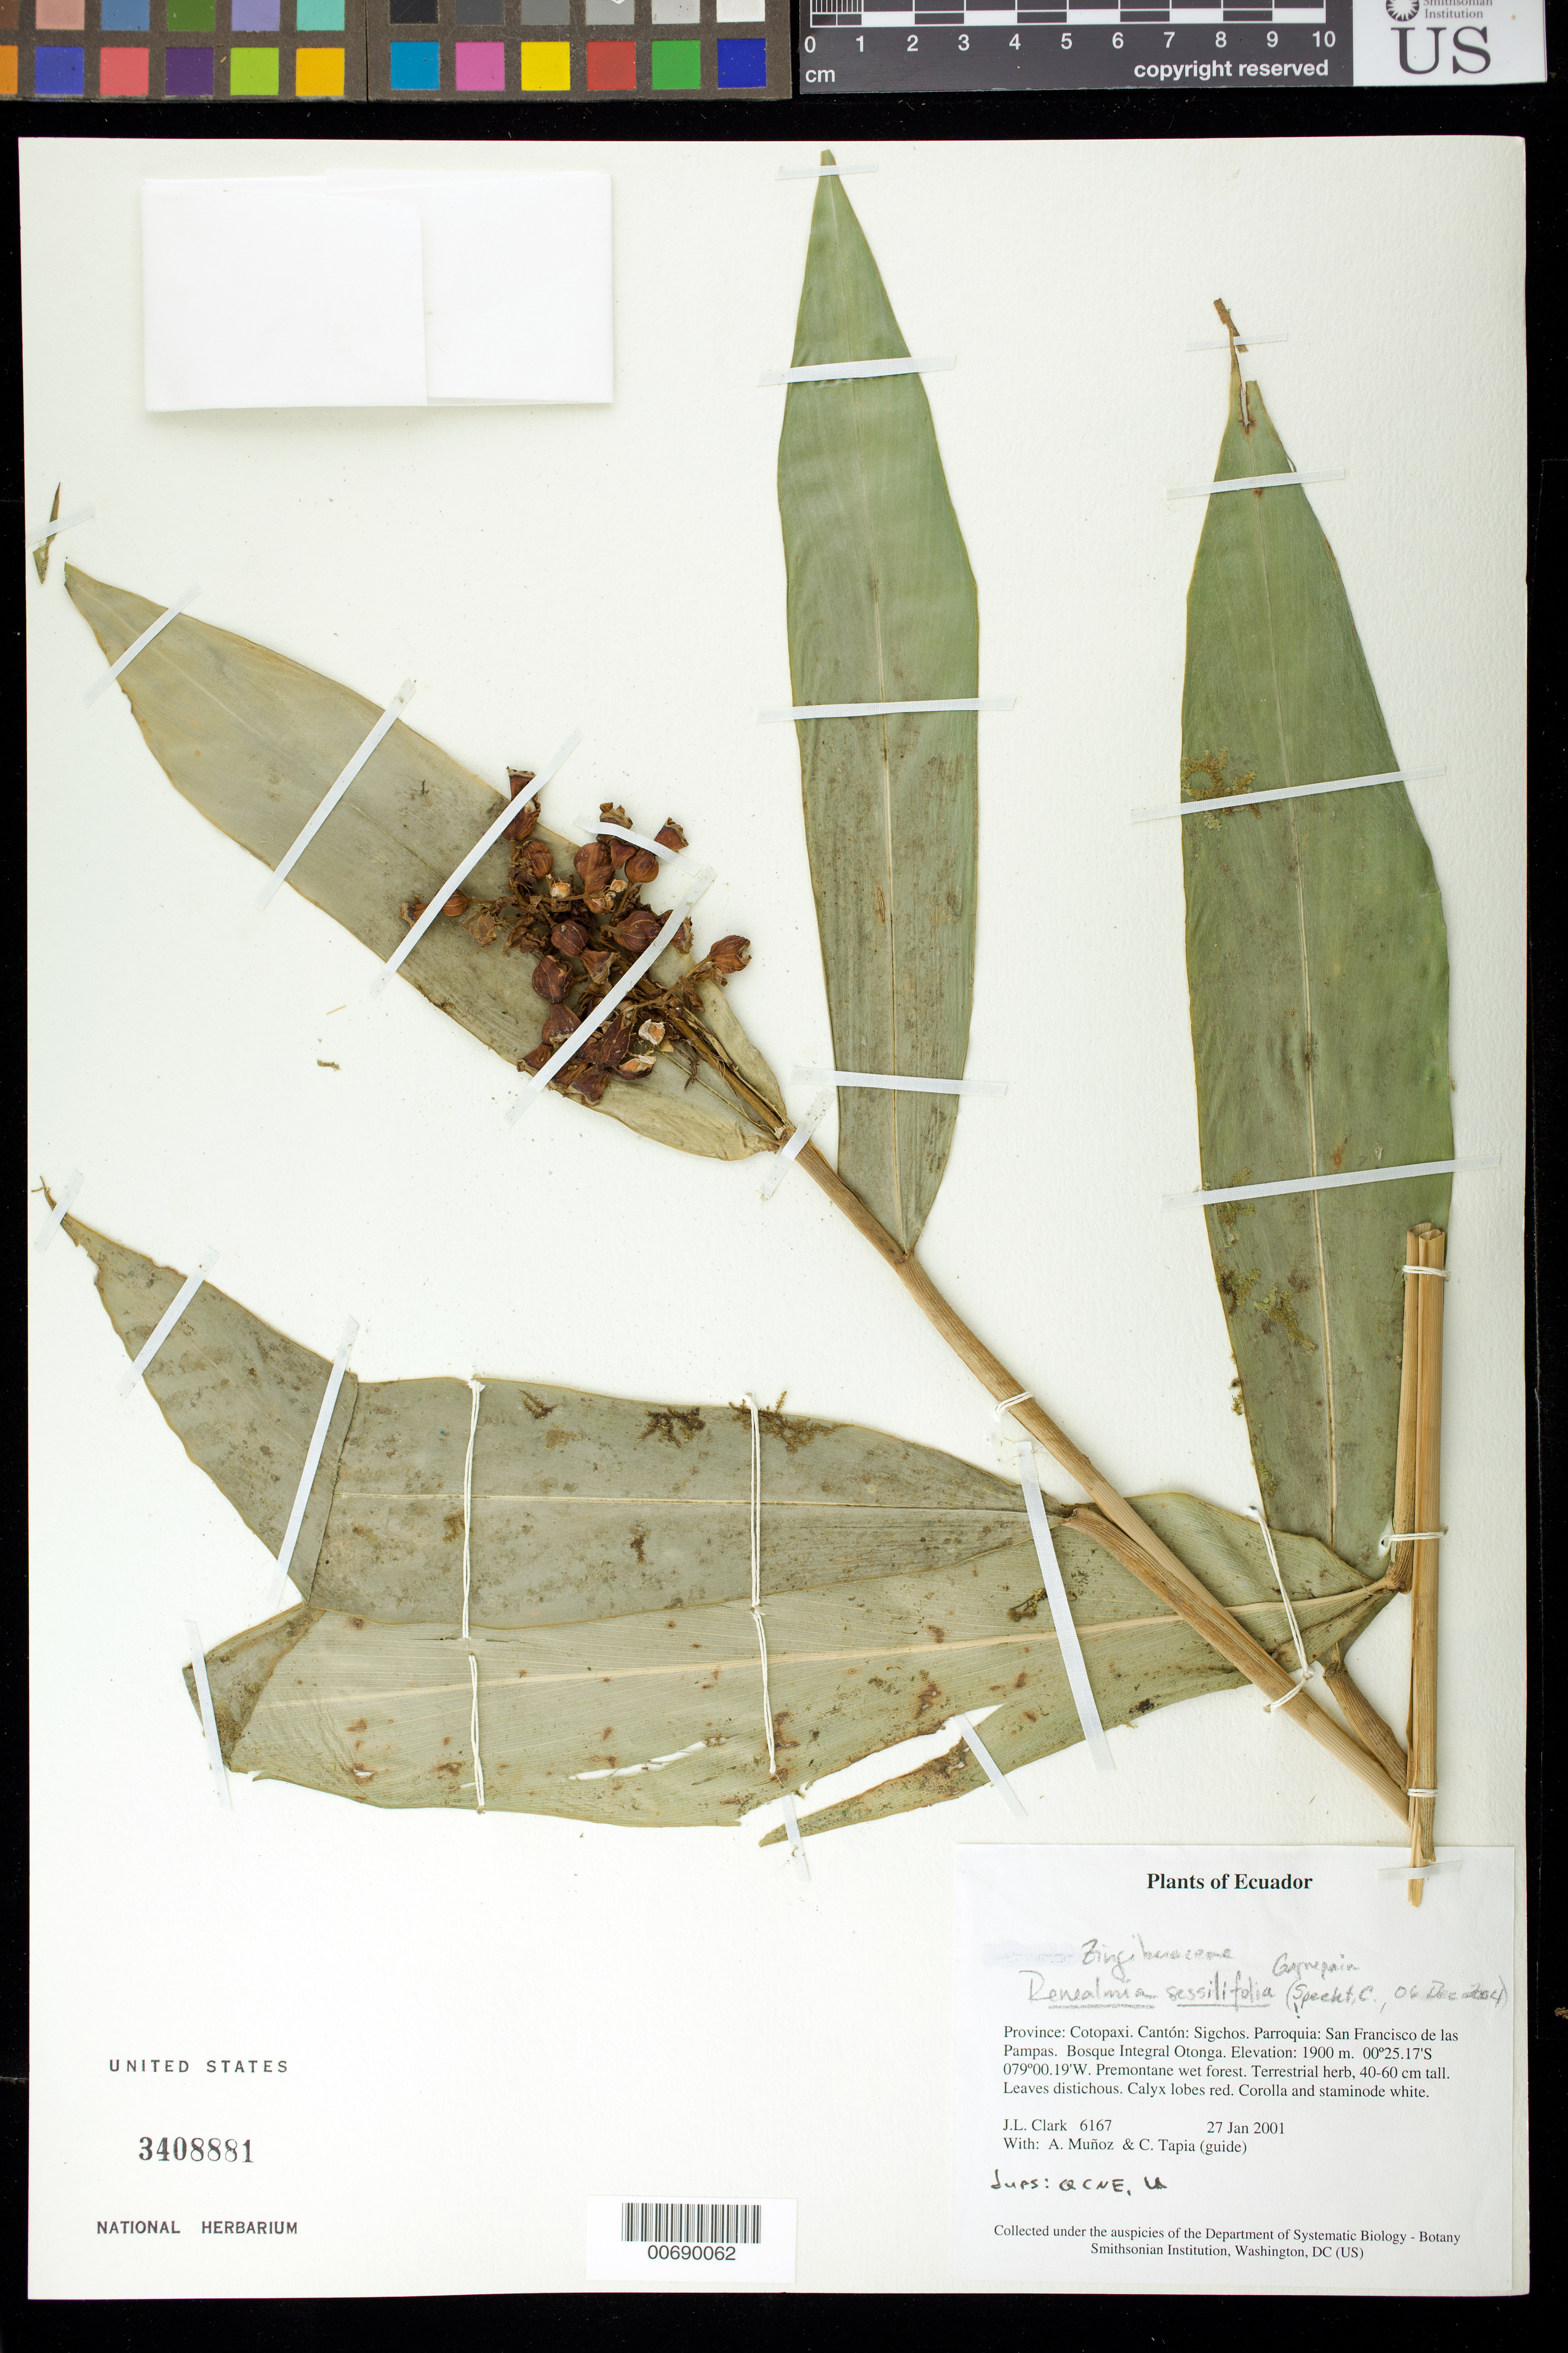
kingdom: Plantae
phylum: Tracheophyta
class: Liliopsida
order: Zingiberales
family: Zingiberaceae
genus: Renealmia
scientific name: Renealmia sp.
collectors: J. L. Clark, A. Muñoz & C. Tapia (guide)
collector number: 6167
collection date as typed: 27 Jan 2001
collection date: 2001-01-27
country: Ecuador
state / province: Cotopaxi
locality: Sigchos. Parroquia: San Francisco de las Pampas. Bosque Integral Otonga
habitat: Premontane wet forest.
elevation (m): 1900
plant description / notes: QCNE, U, US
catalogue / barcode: US 3408881